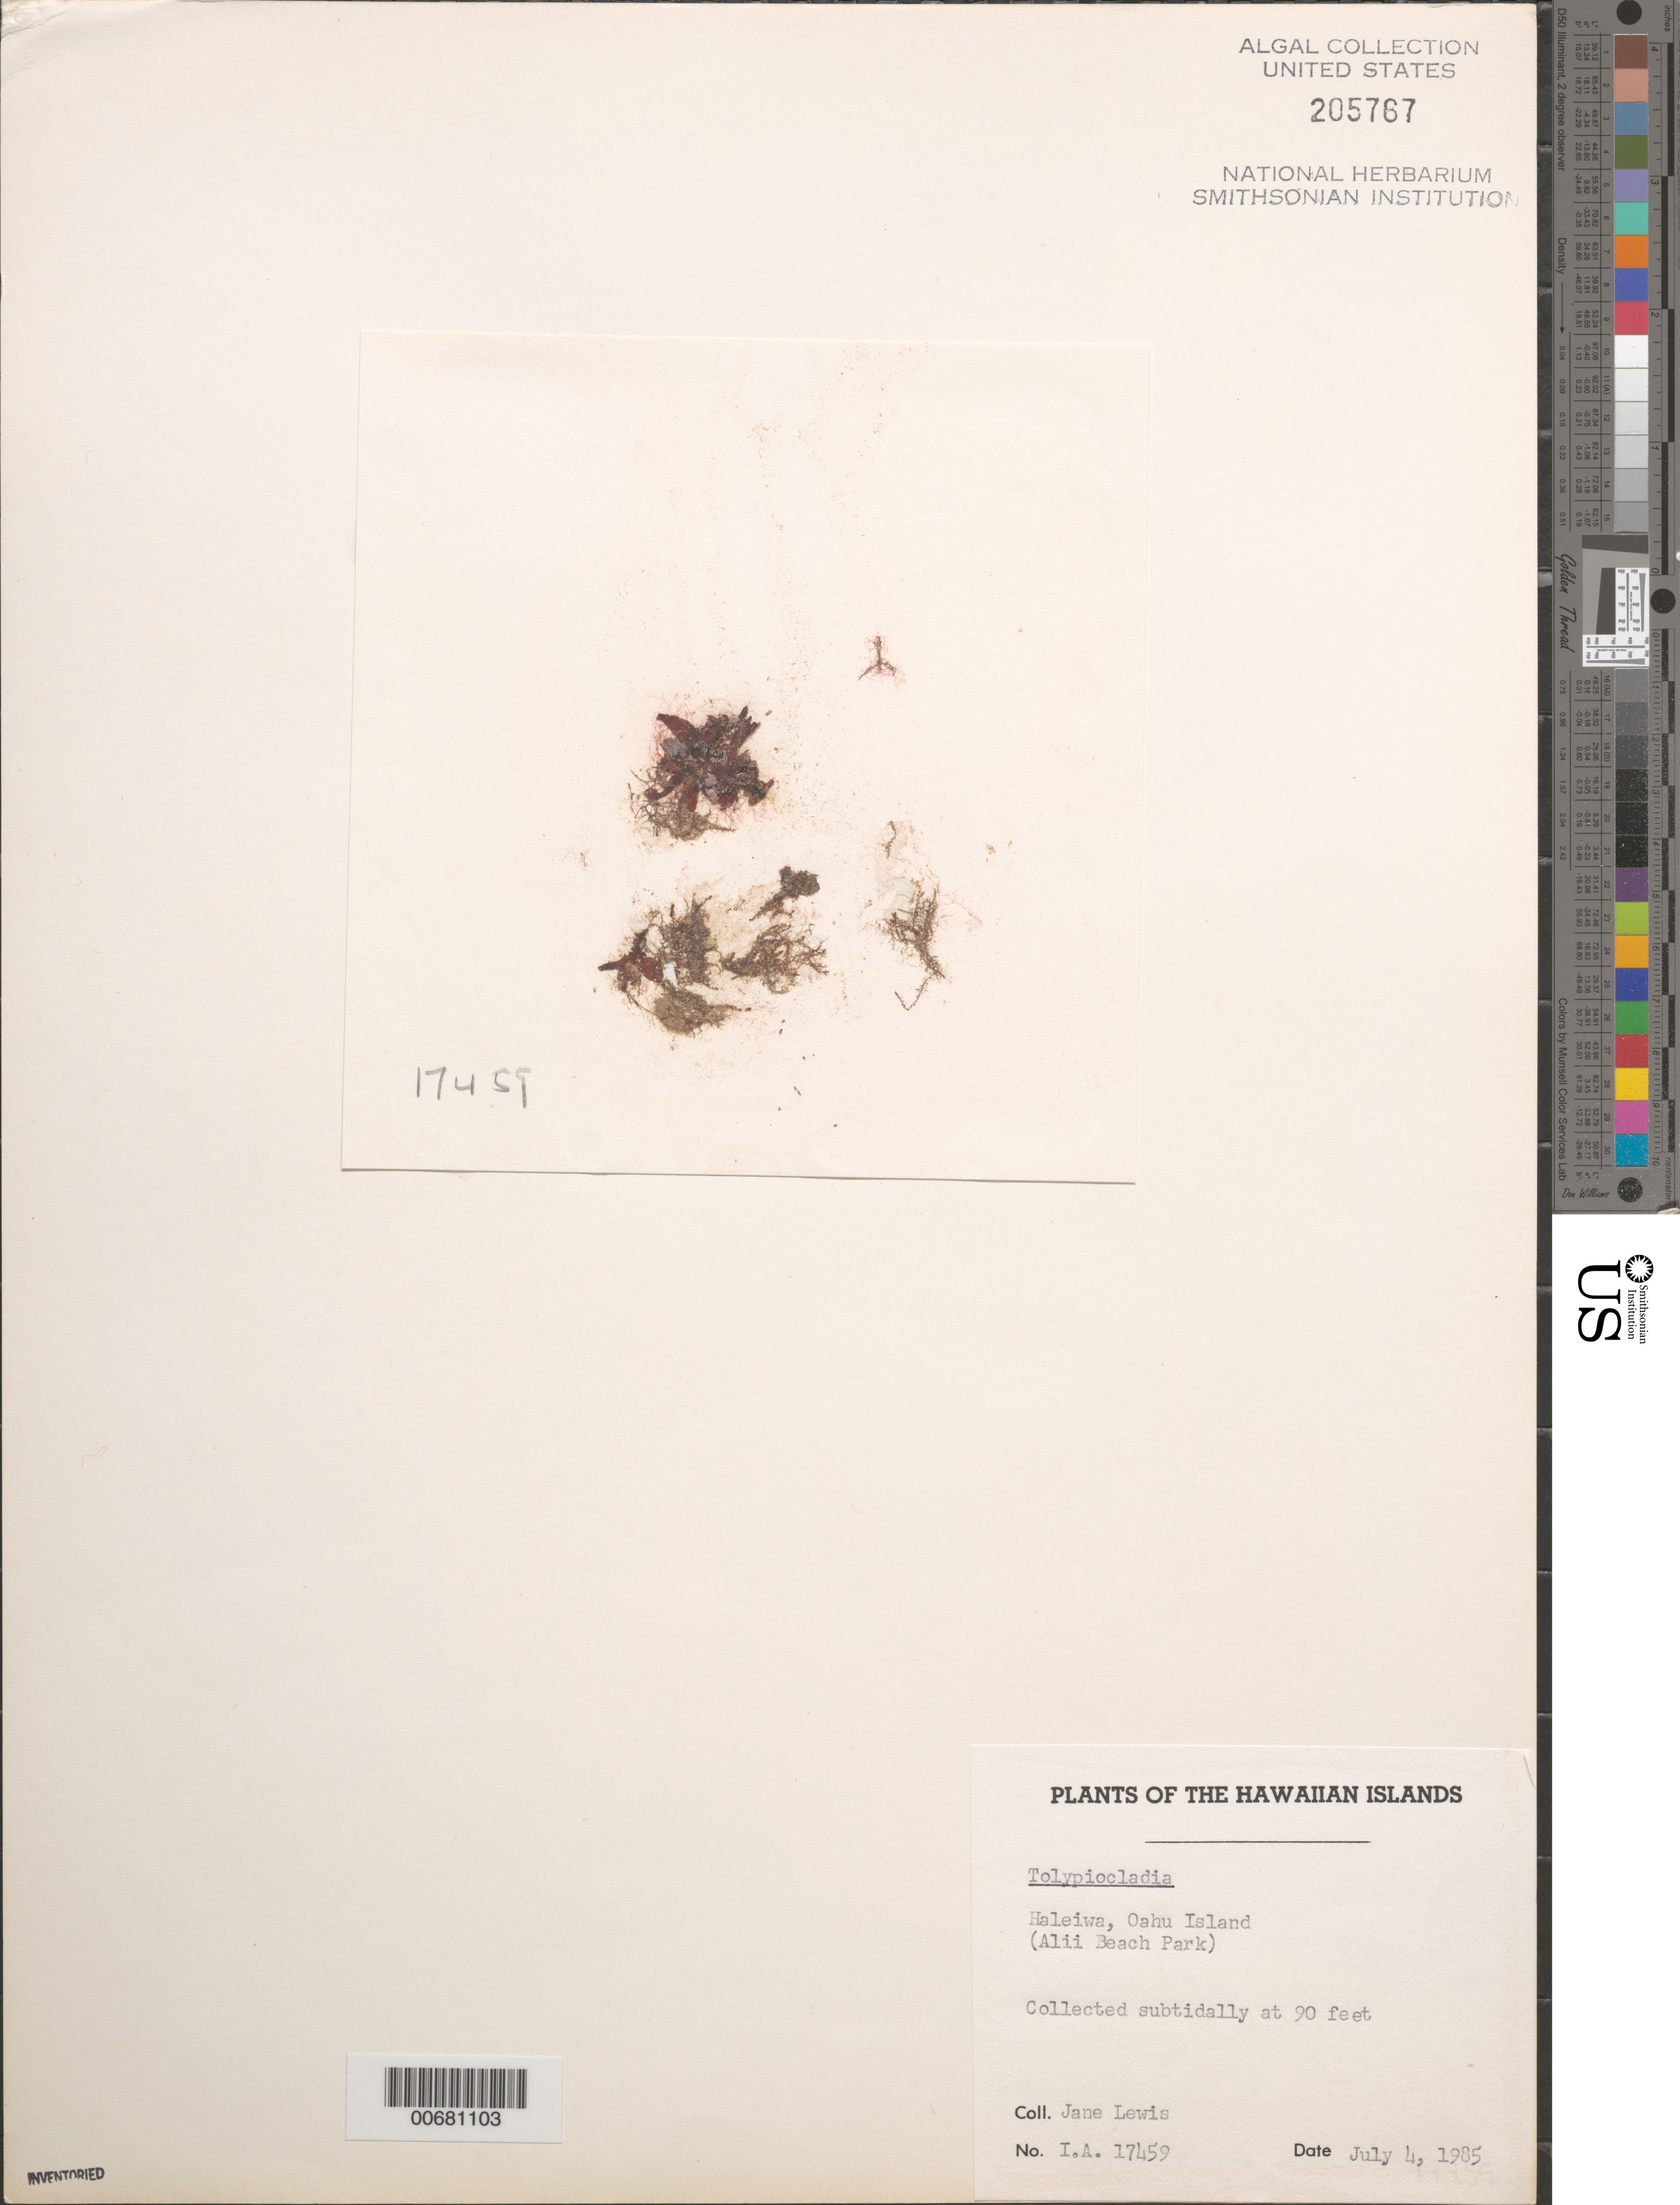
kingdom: Plantae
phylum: Rhodophyta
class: Florideophyceae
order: Ceramiales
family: Rhodomelaceae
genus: Tolypiocladia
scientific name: Tolypiocladia sp.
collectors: J. Lewis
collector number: IAA 17459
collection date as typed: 04 Jul 1985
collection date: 1985-07-04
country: United States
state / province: Hawaii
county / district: Honolulu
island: Oahu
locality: Alii Beach Park, Haleiwa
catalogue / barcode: US 205767